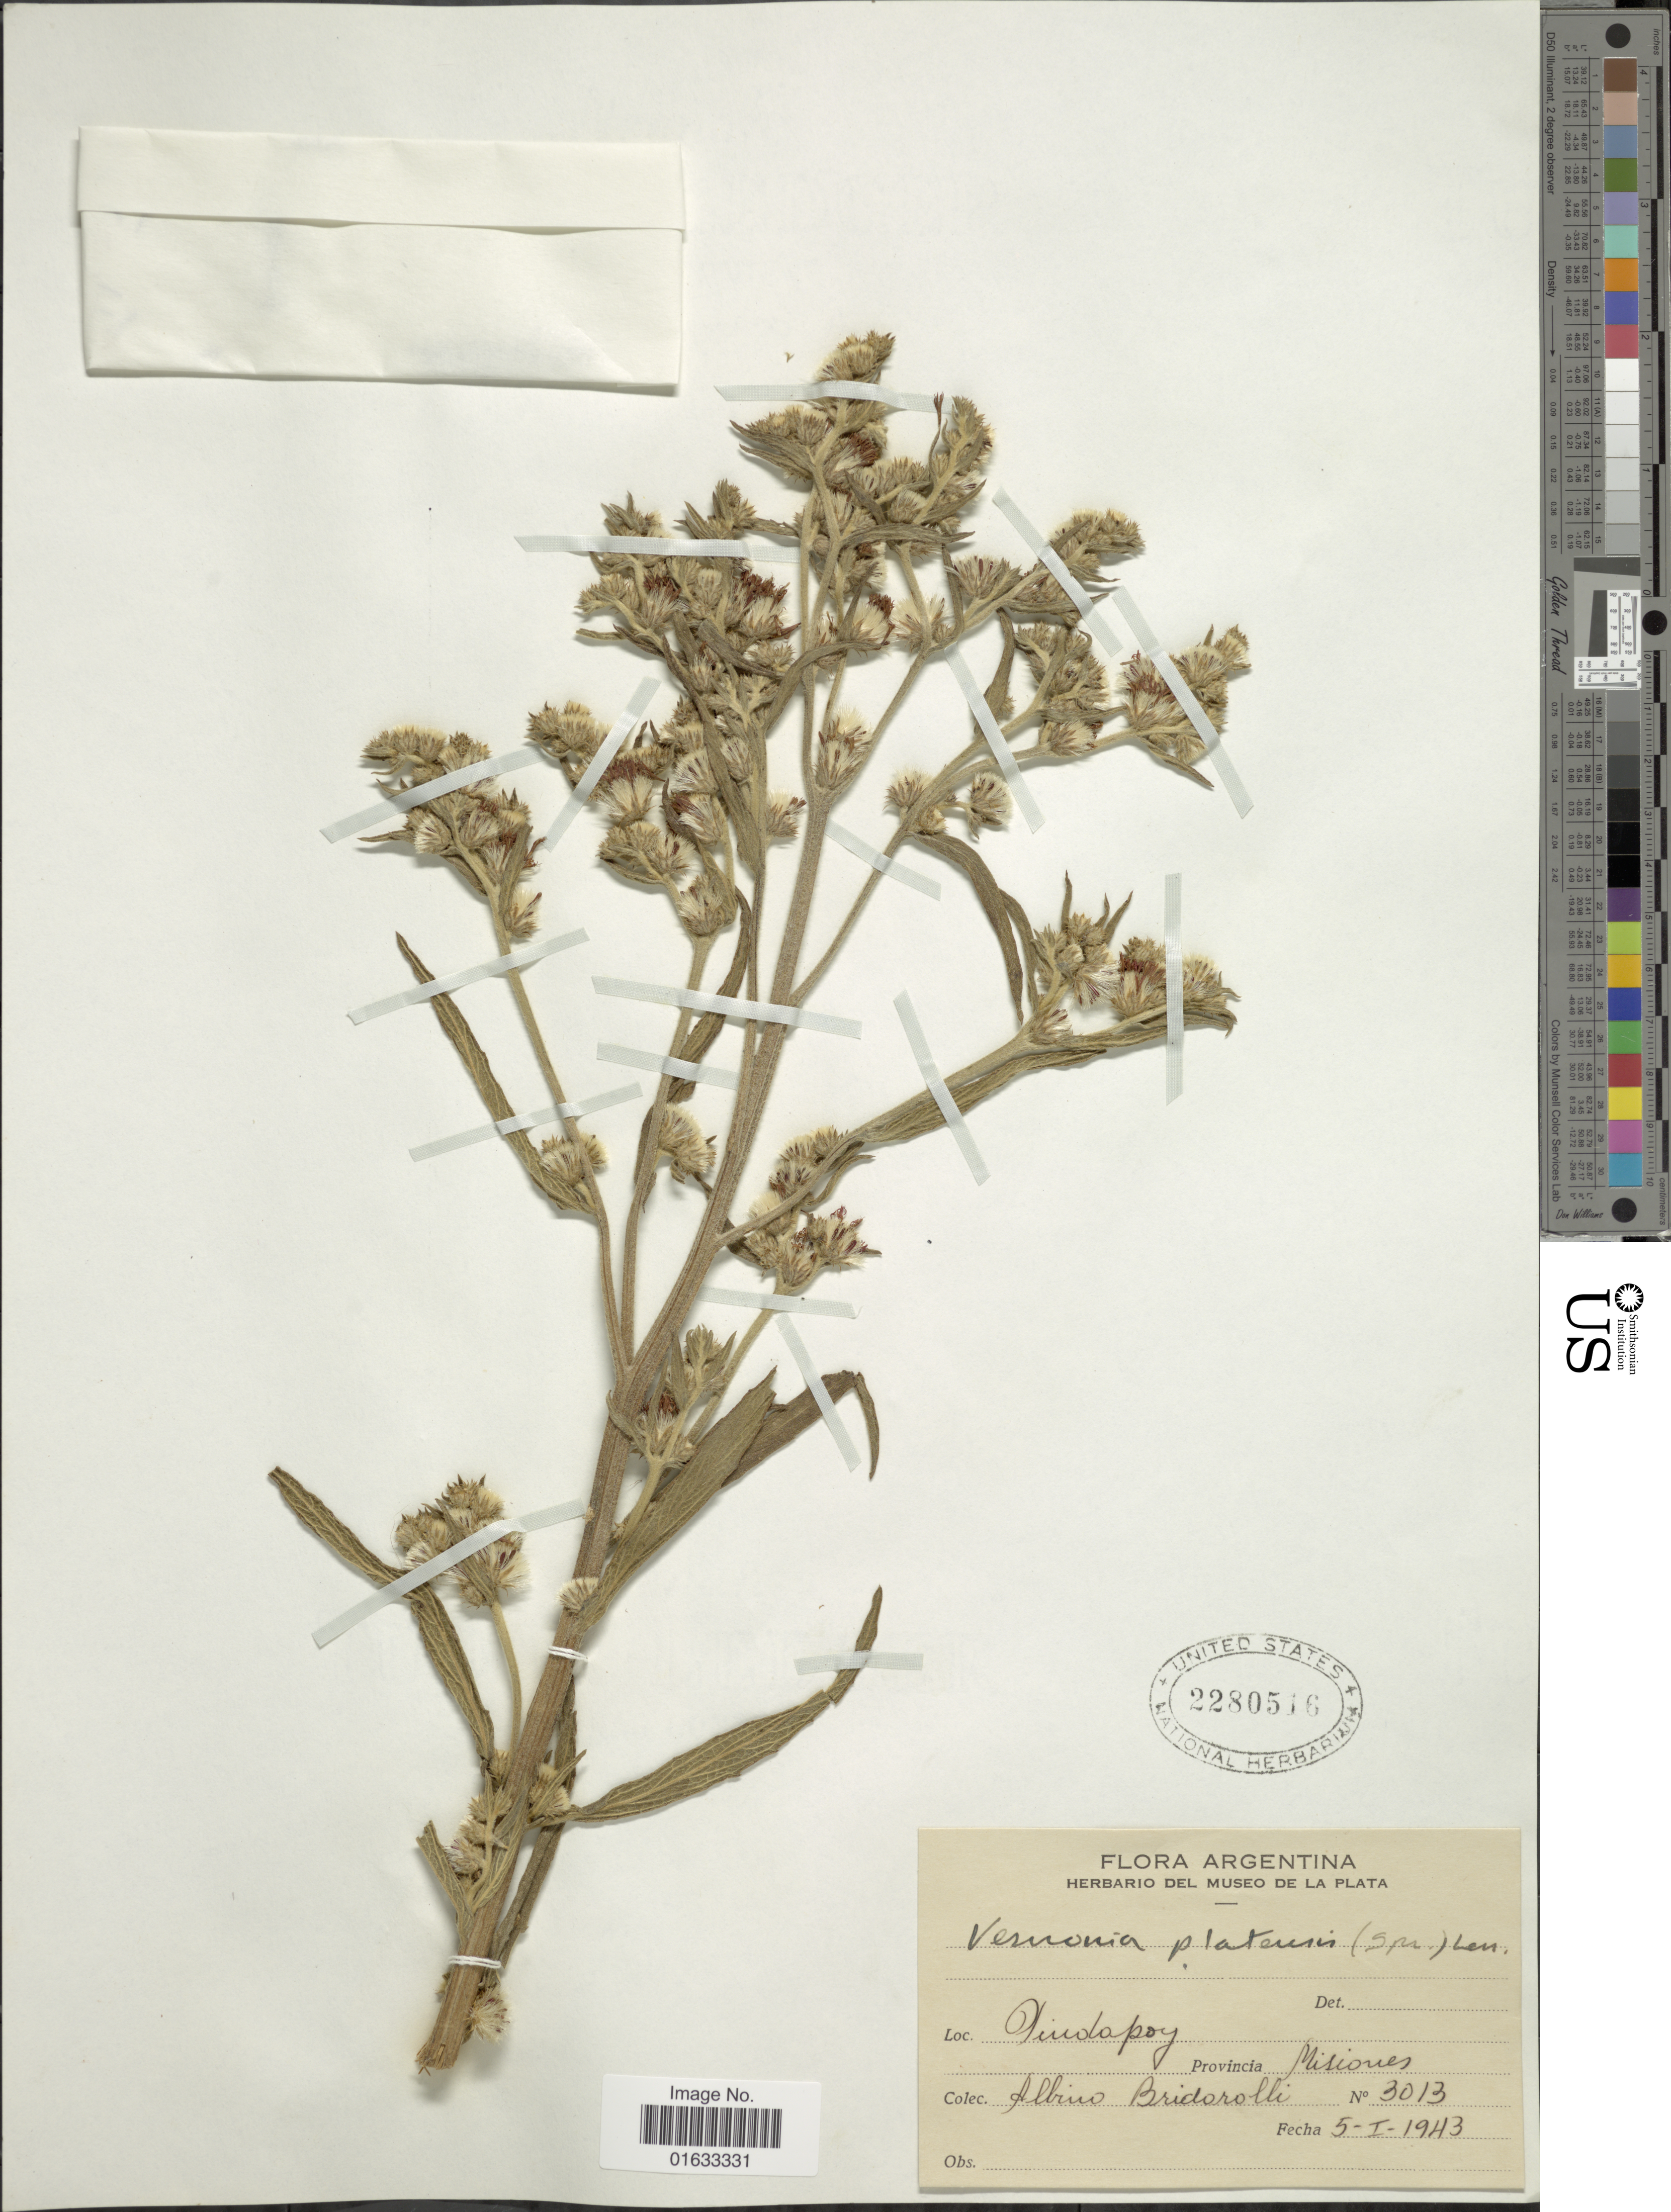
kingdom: Plantae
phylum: Tracheophyta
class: Magnoliopsida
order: Asterales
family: Asteraceae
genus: Chrysolaena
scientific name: Chrysolaena platensis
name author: (Spreng.) H. Rob.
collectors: A. Bridarolli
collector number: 3013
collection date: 1943-01-05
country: Argentina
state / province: Misiones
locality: Pindapoy.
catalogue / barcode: US 2280516